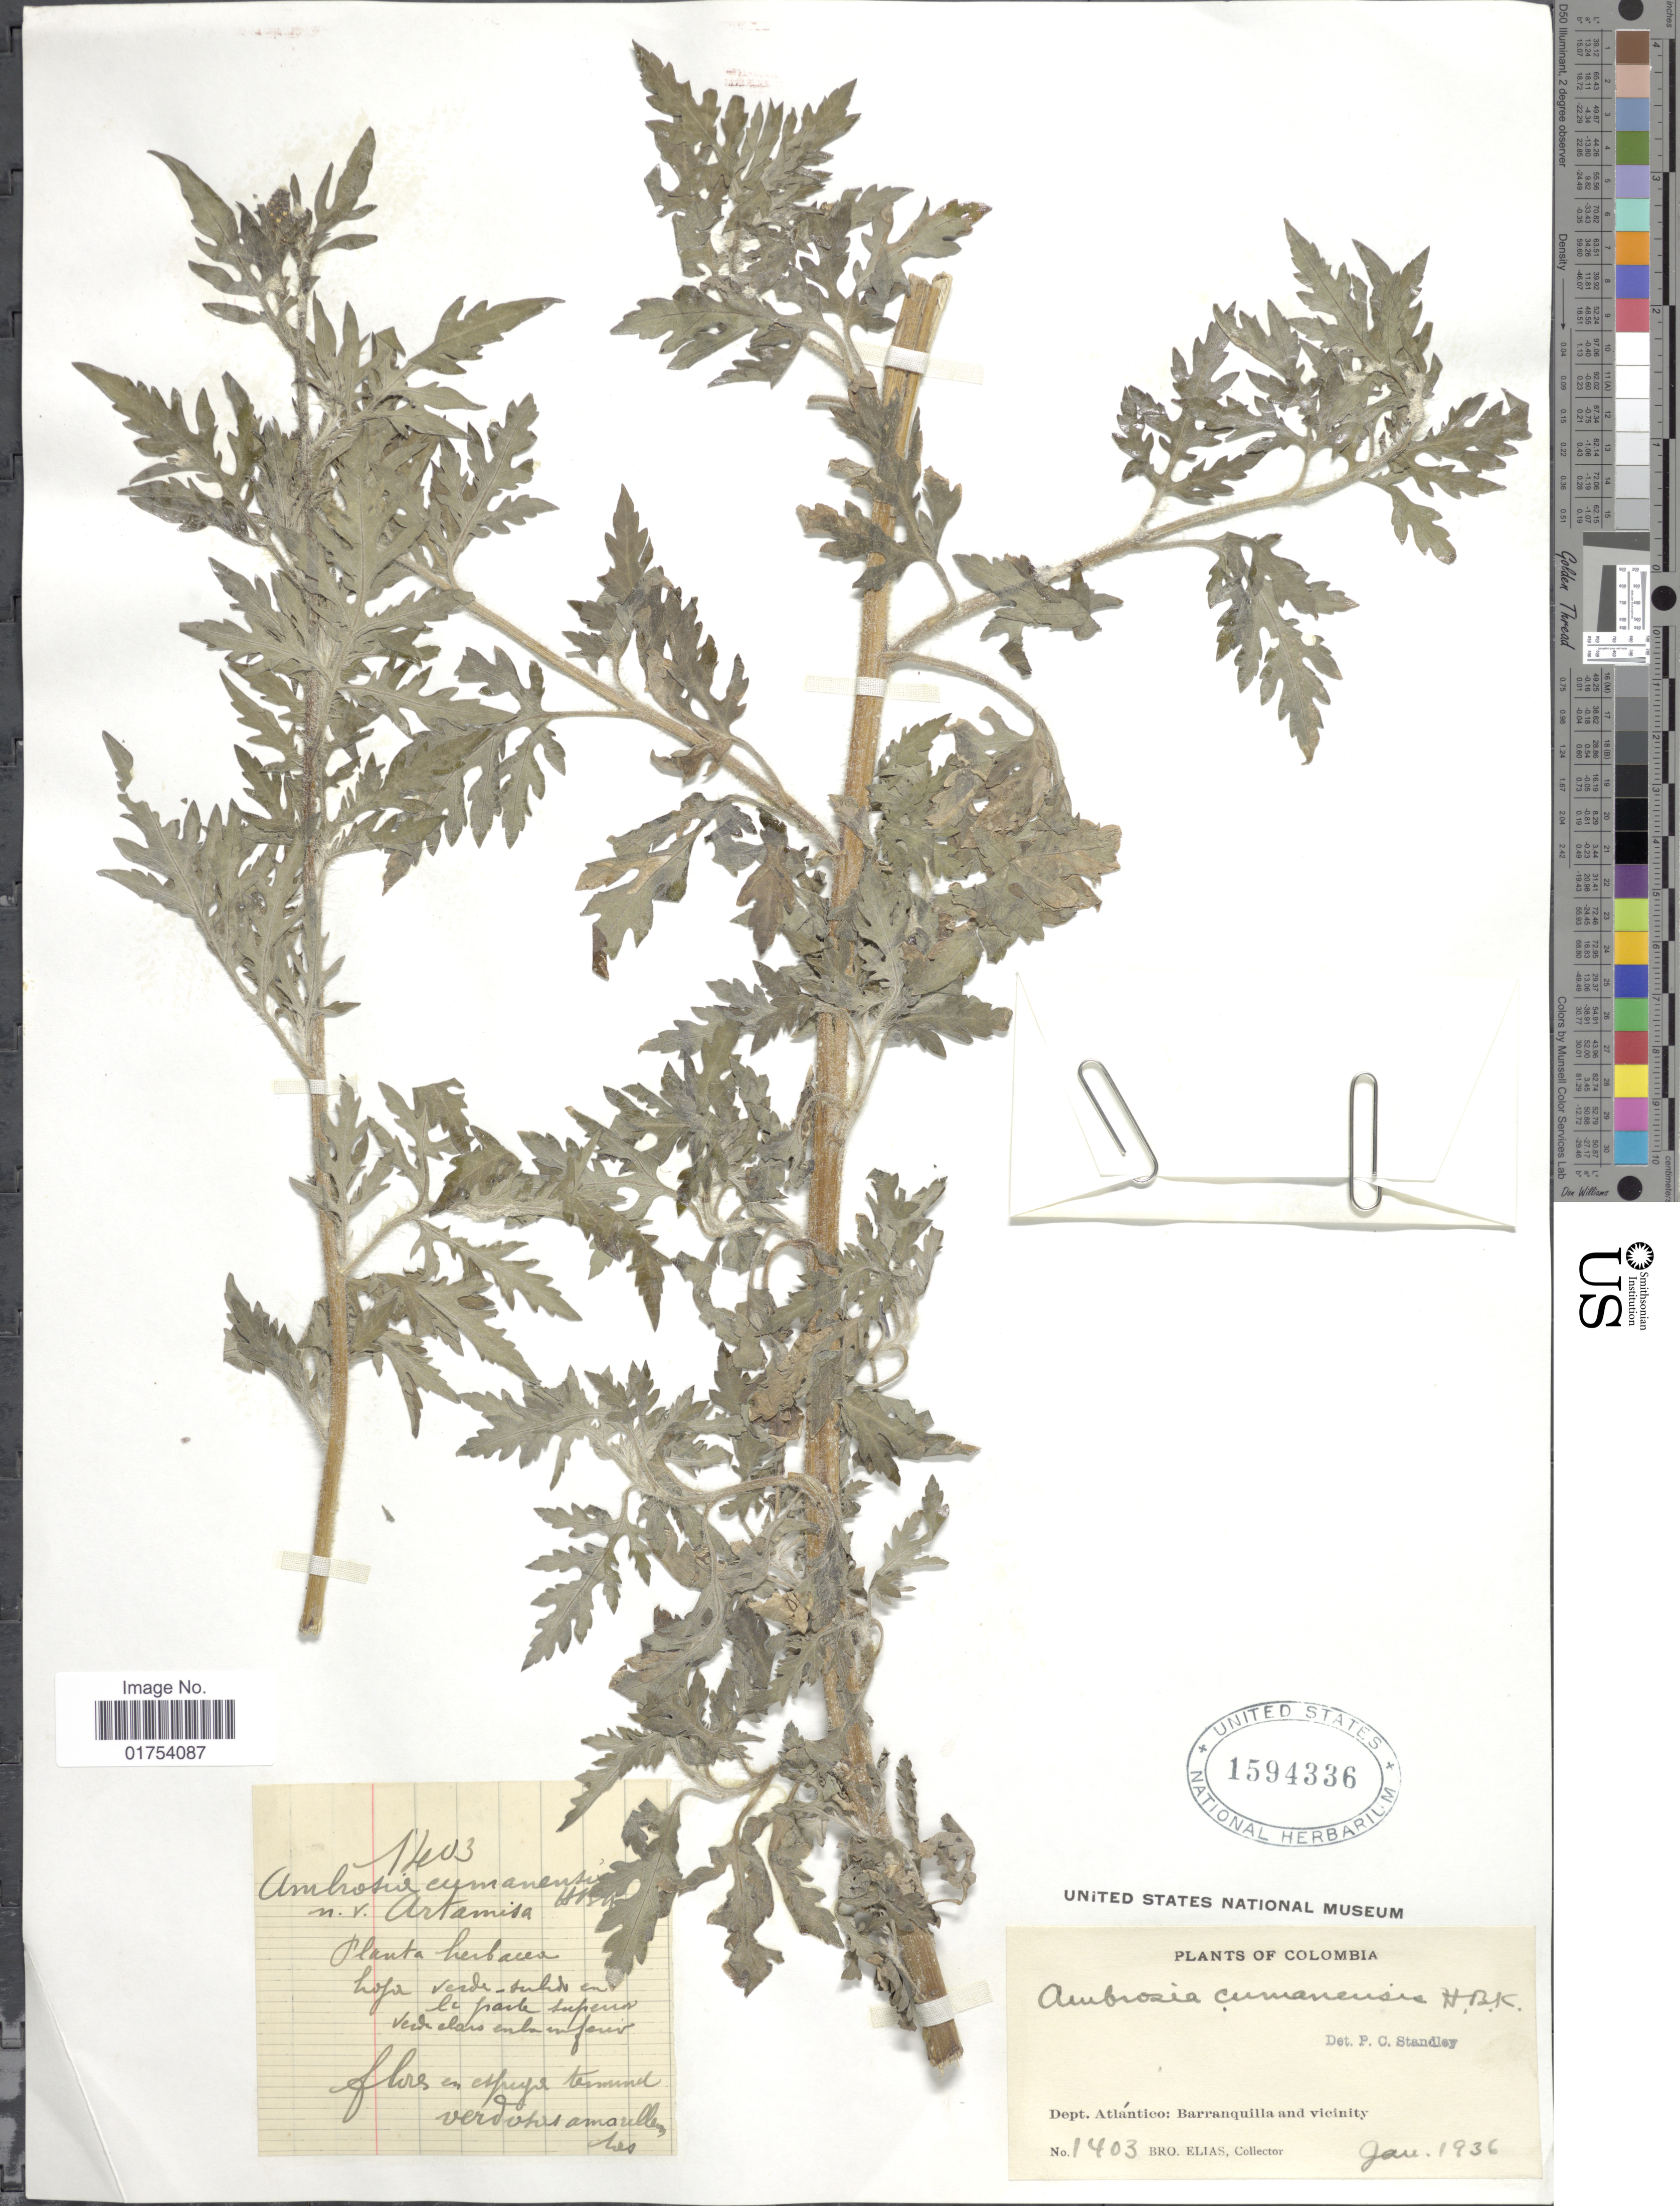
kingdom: Plantae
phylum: Tracheophyta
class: Magnoliopsida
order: Asterales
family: Asteraceae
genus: Ambrosia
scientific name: Ambrosia peruviana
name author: Willd.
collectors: Bro. Elias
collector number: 1403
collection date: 1936-01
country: Colombia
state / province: Atlántico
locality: Barranquilla and vicinity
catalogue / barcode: US 1594336